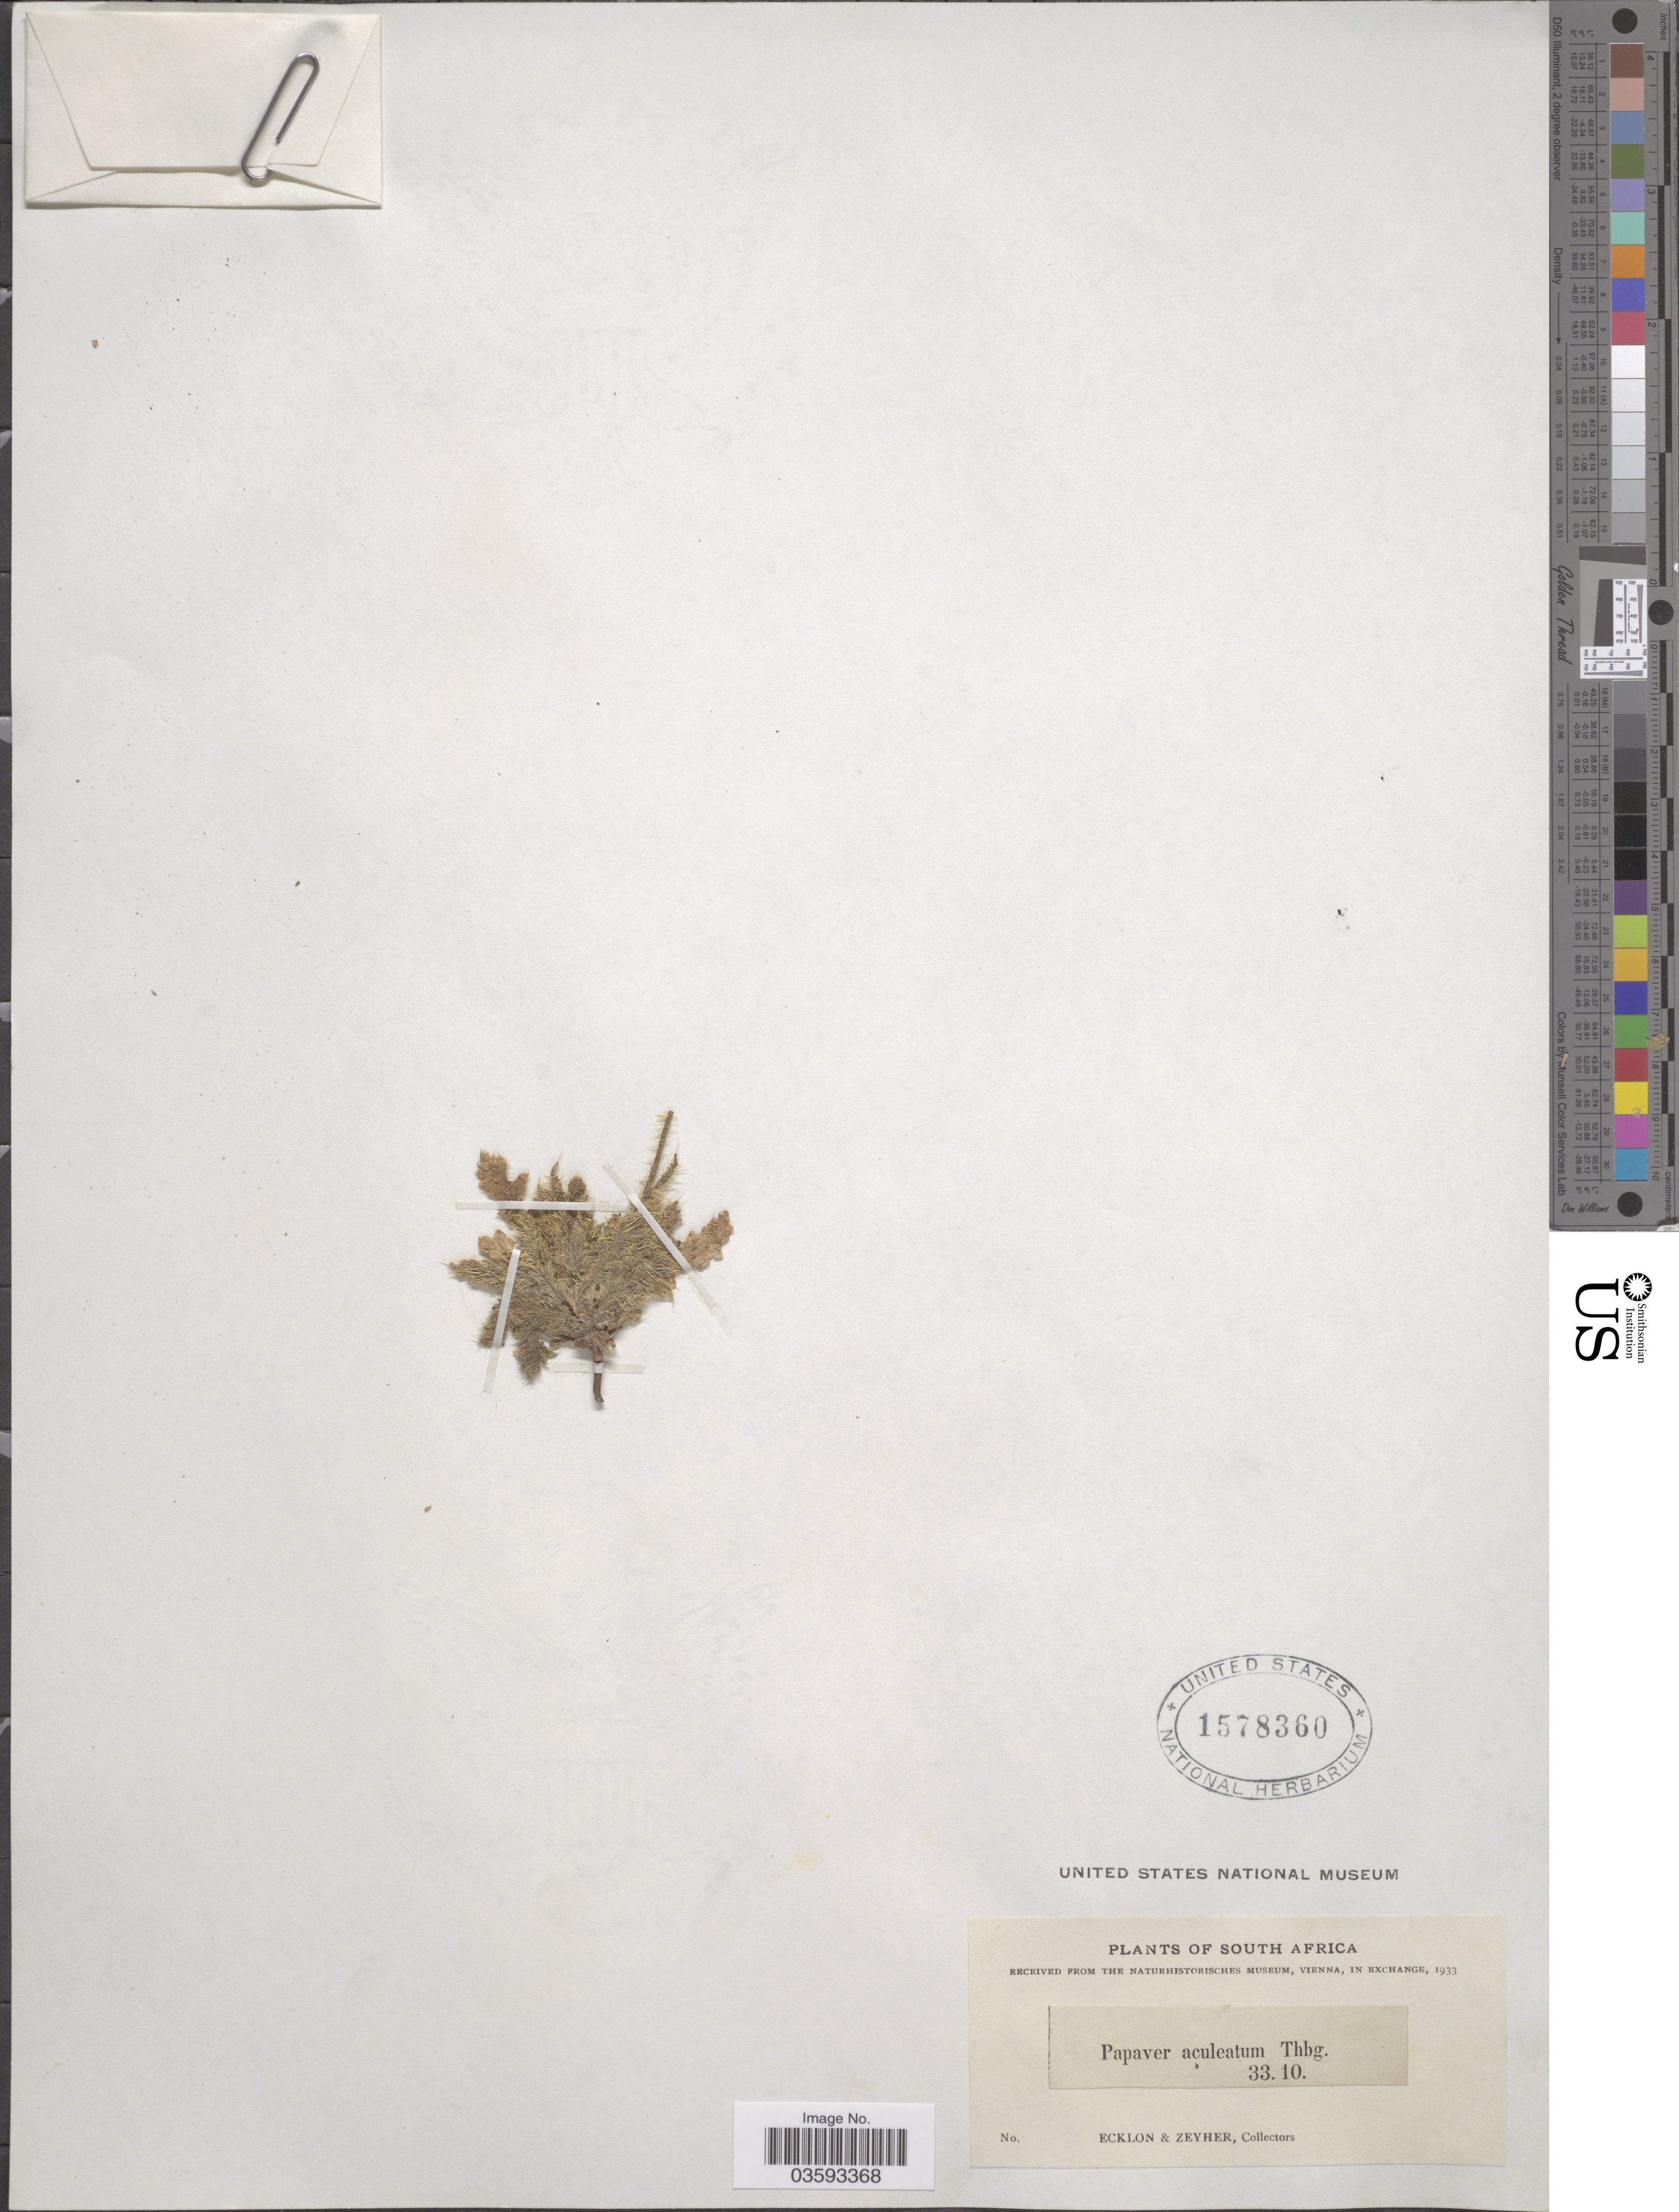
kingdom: Plantae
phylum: Tracheophyta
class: Magnoliopsida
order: Ranunculales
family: Papaveraceae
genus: Papaver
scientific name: Papaver aculeatum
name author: Thunb.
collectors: -. Ecklon & -. Zeyher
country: South Africa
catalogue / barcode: US 1578360